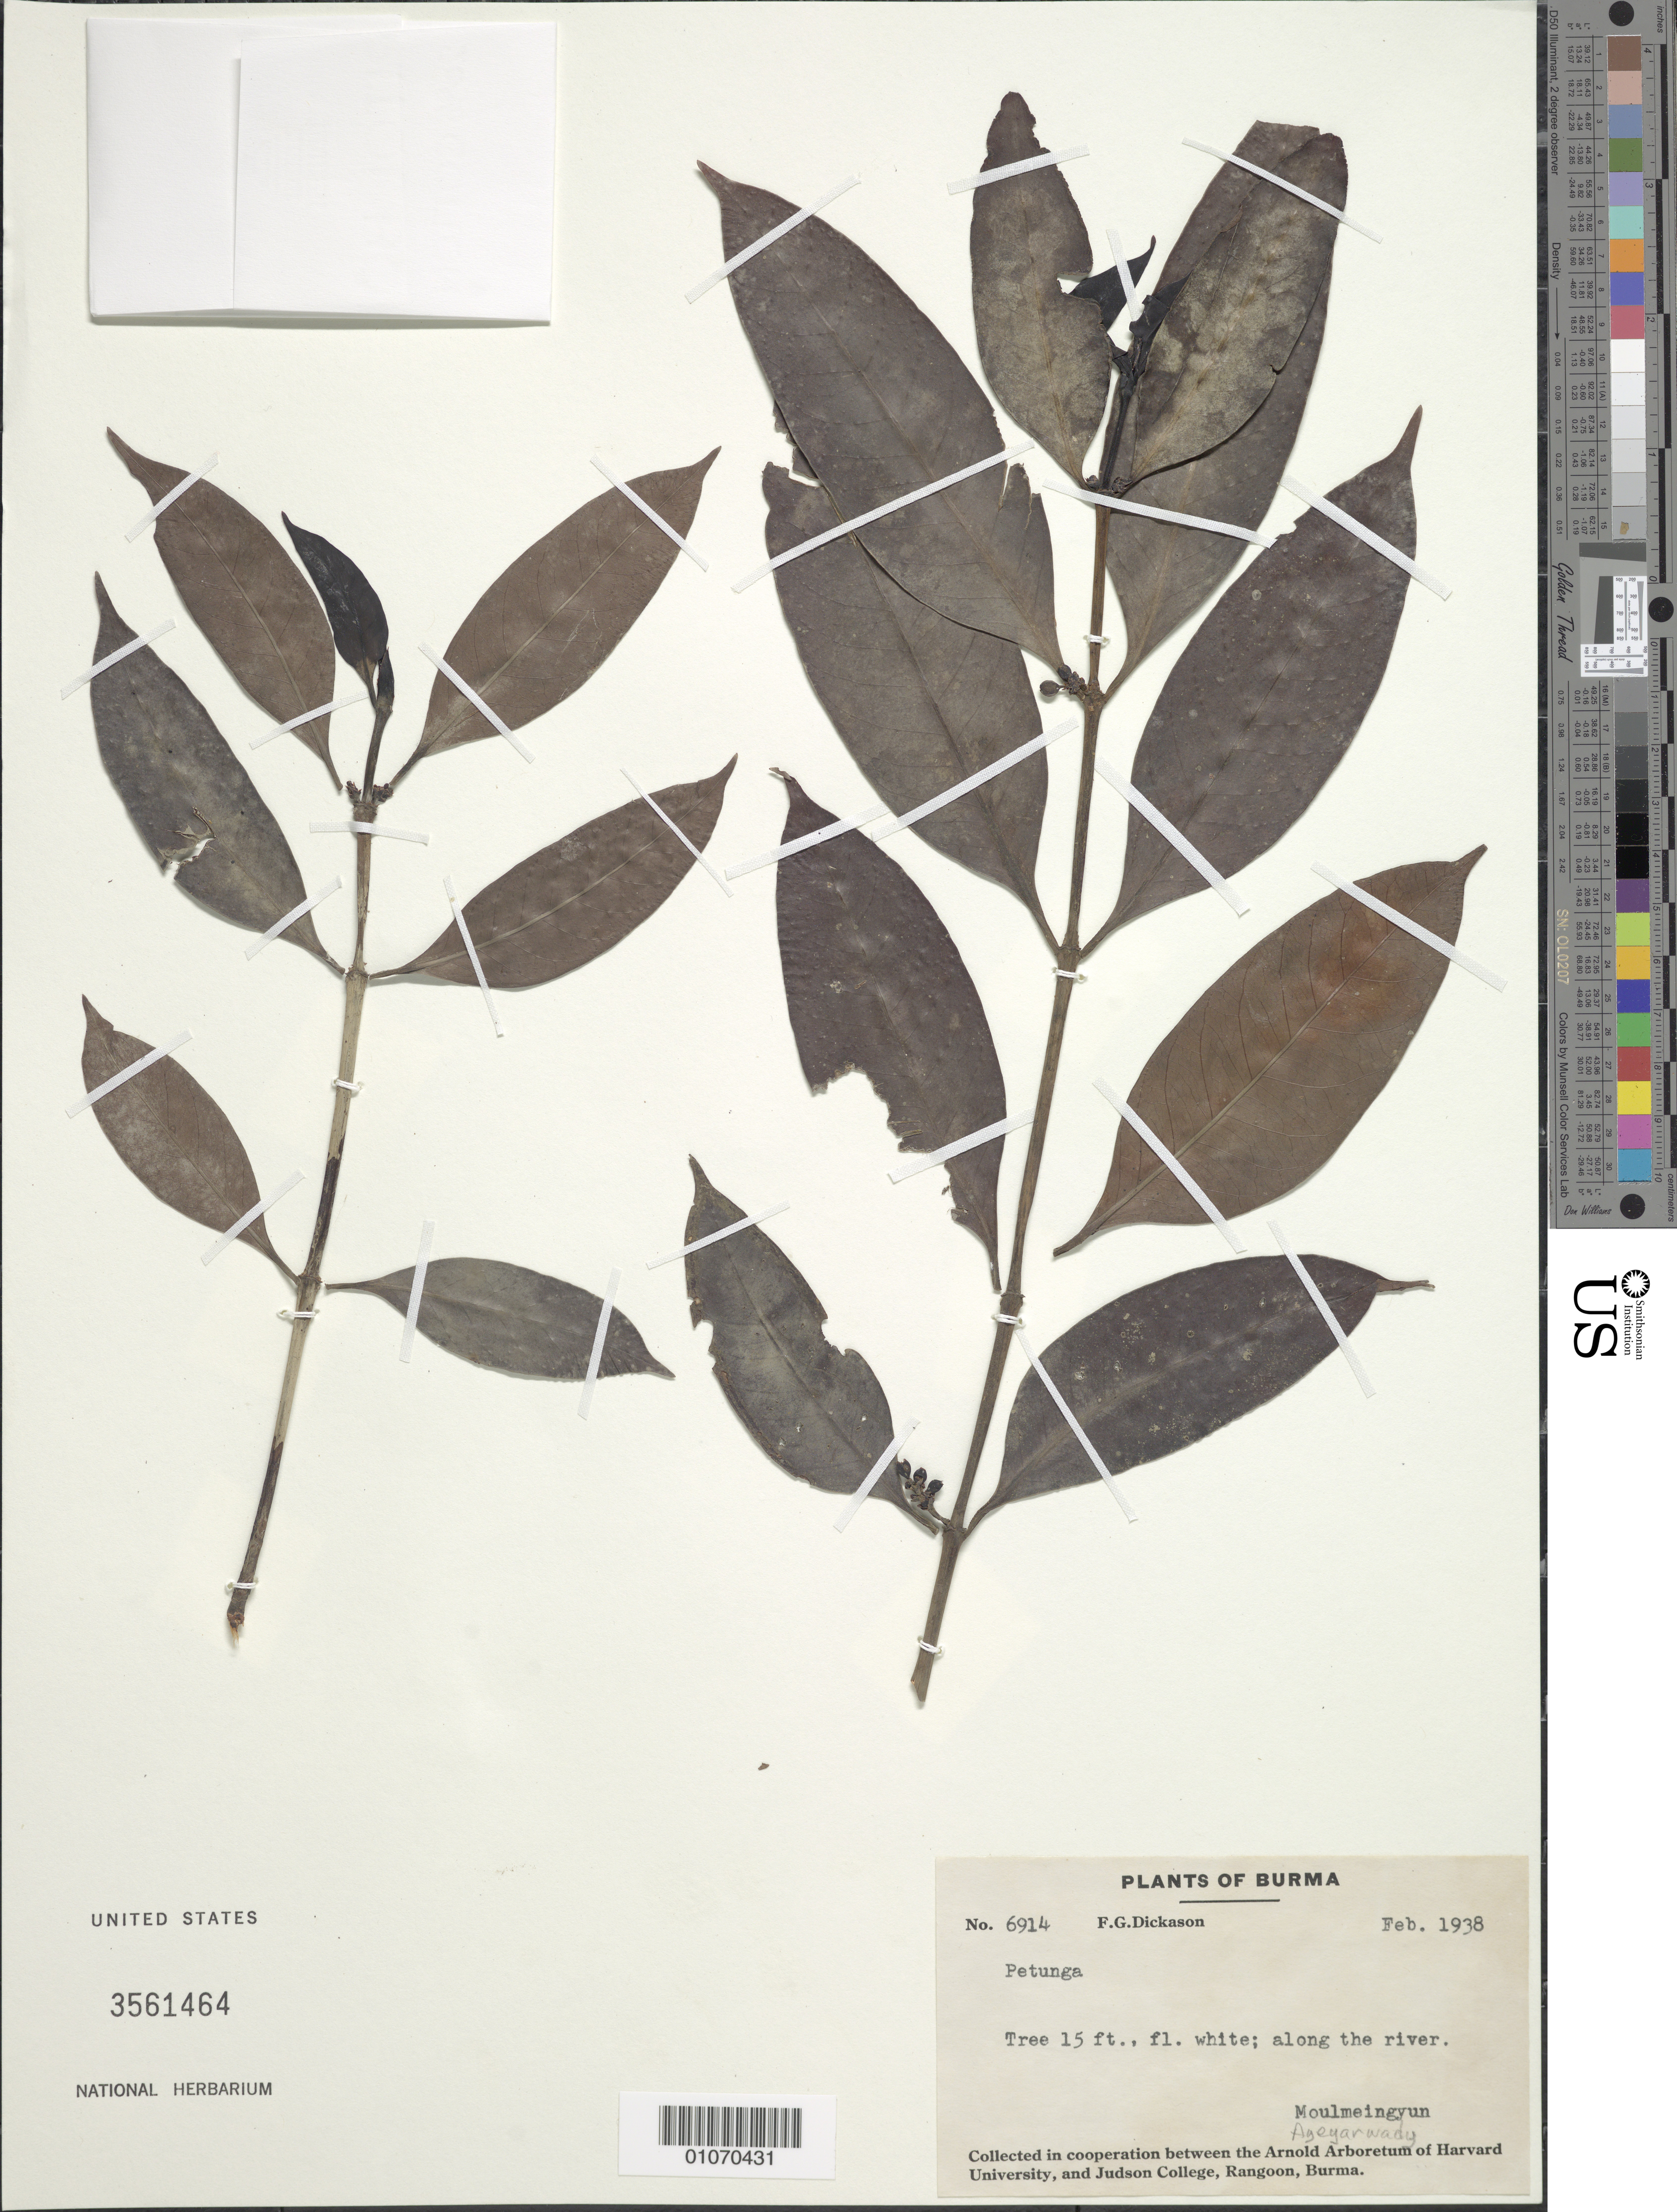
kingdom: Plantae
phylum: Tracheophyta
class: Magnoliopsida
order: Gentianales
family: Rubiaceae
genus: Petunga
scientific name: Petunga sp.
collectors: F. Dickason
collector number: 6914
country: Myanmar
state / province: Ayeyarwady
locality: Moulmeingyun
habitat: along river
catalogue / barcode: US 3561464